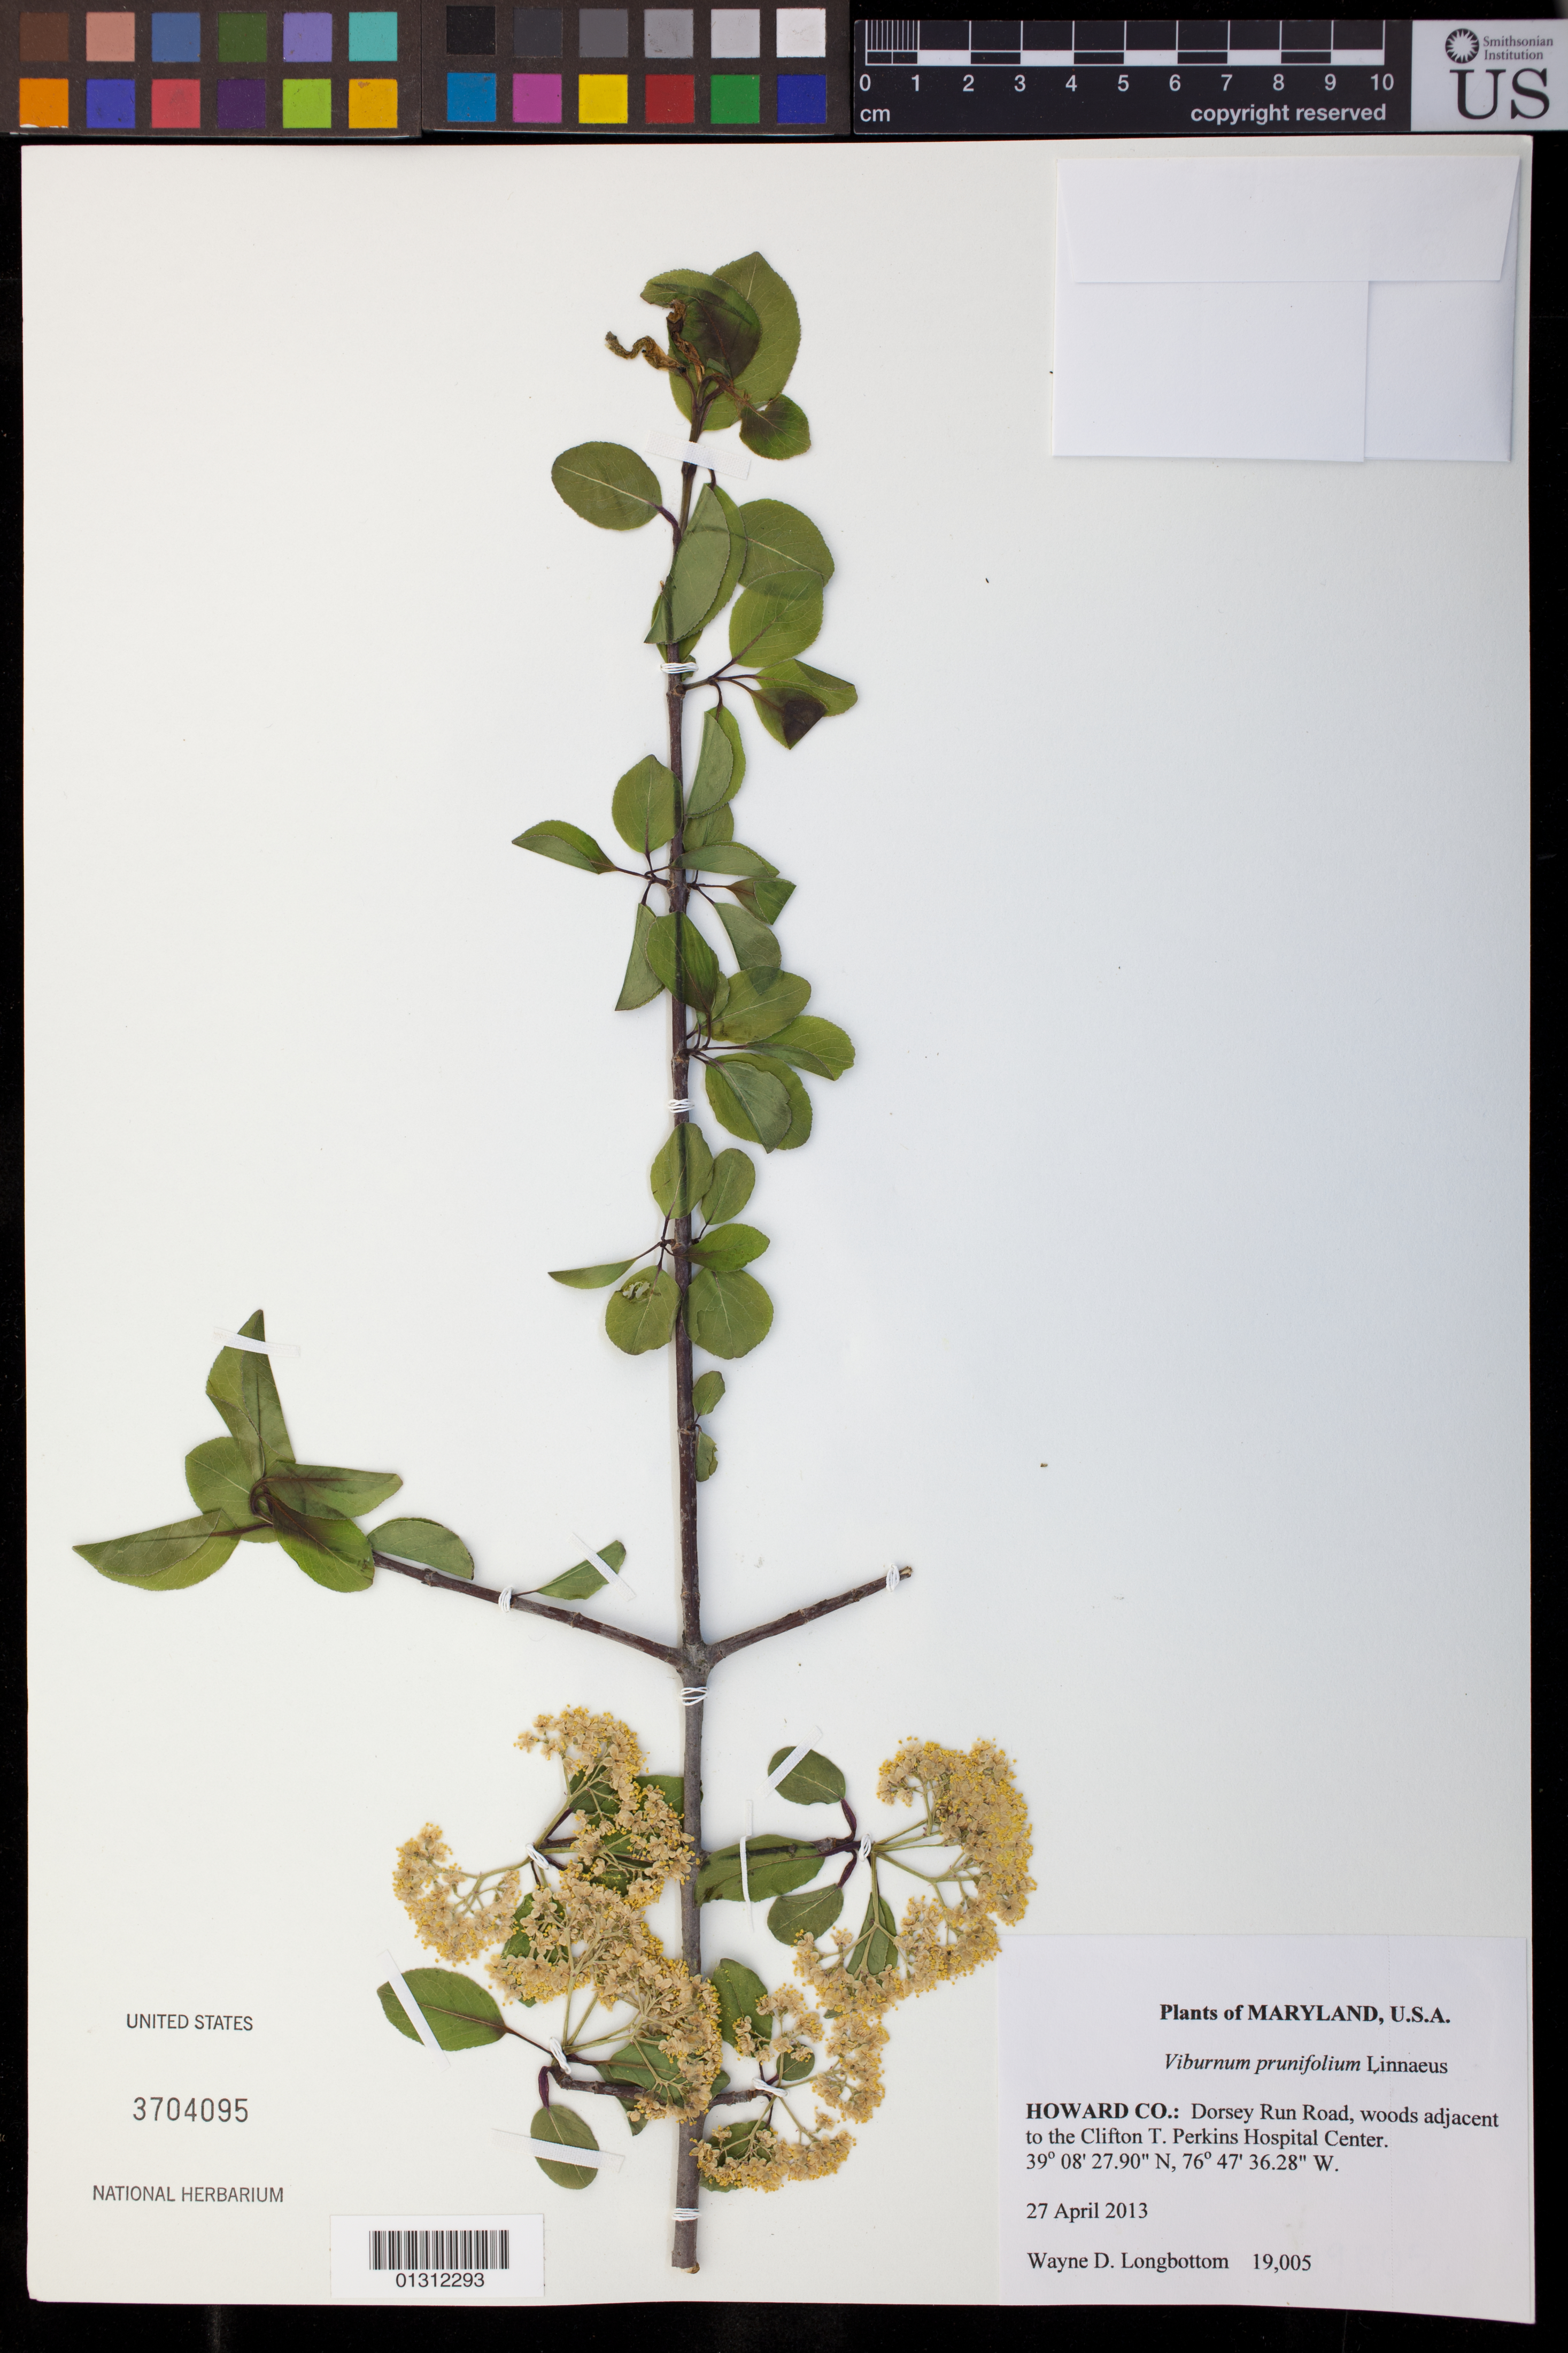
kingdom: Plantae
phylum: Tracheophyta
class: Magnoliopsida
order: Dipsacales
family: Viburnaceae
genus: Viburnum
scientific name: Viburnum prunifolium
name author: L.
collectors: W. D. Longbottom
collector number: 19005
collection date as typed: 27 April 2013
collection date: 2013-04-27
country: United States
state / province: Maryland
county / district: Howard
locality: Dorsey Run Road, woods adjacent to the Clifton T. Perkins Hospital Center.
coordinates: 39 08 27.90 N, 76 47 36.28 W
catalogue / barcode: US 3704095